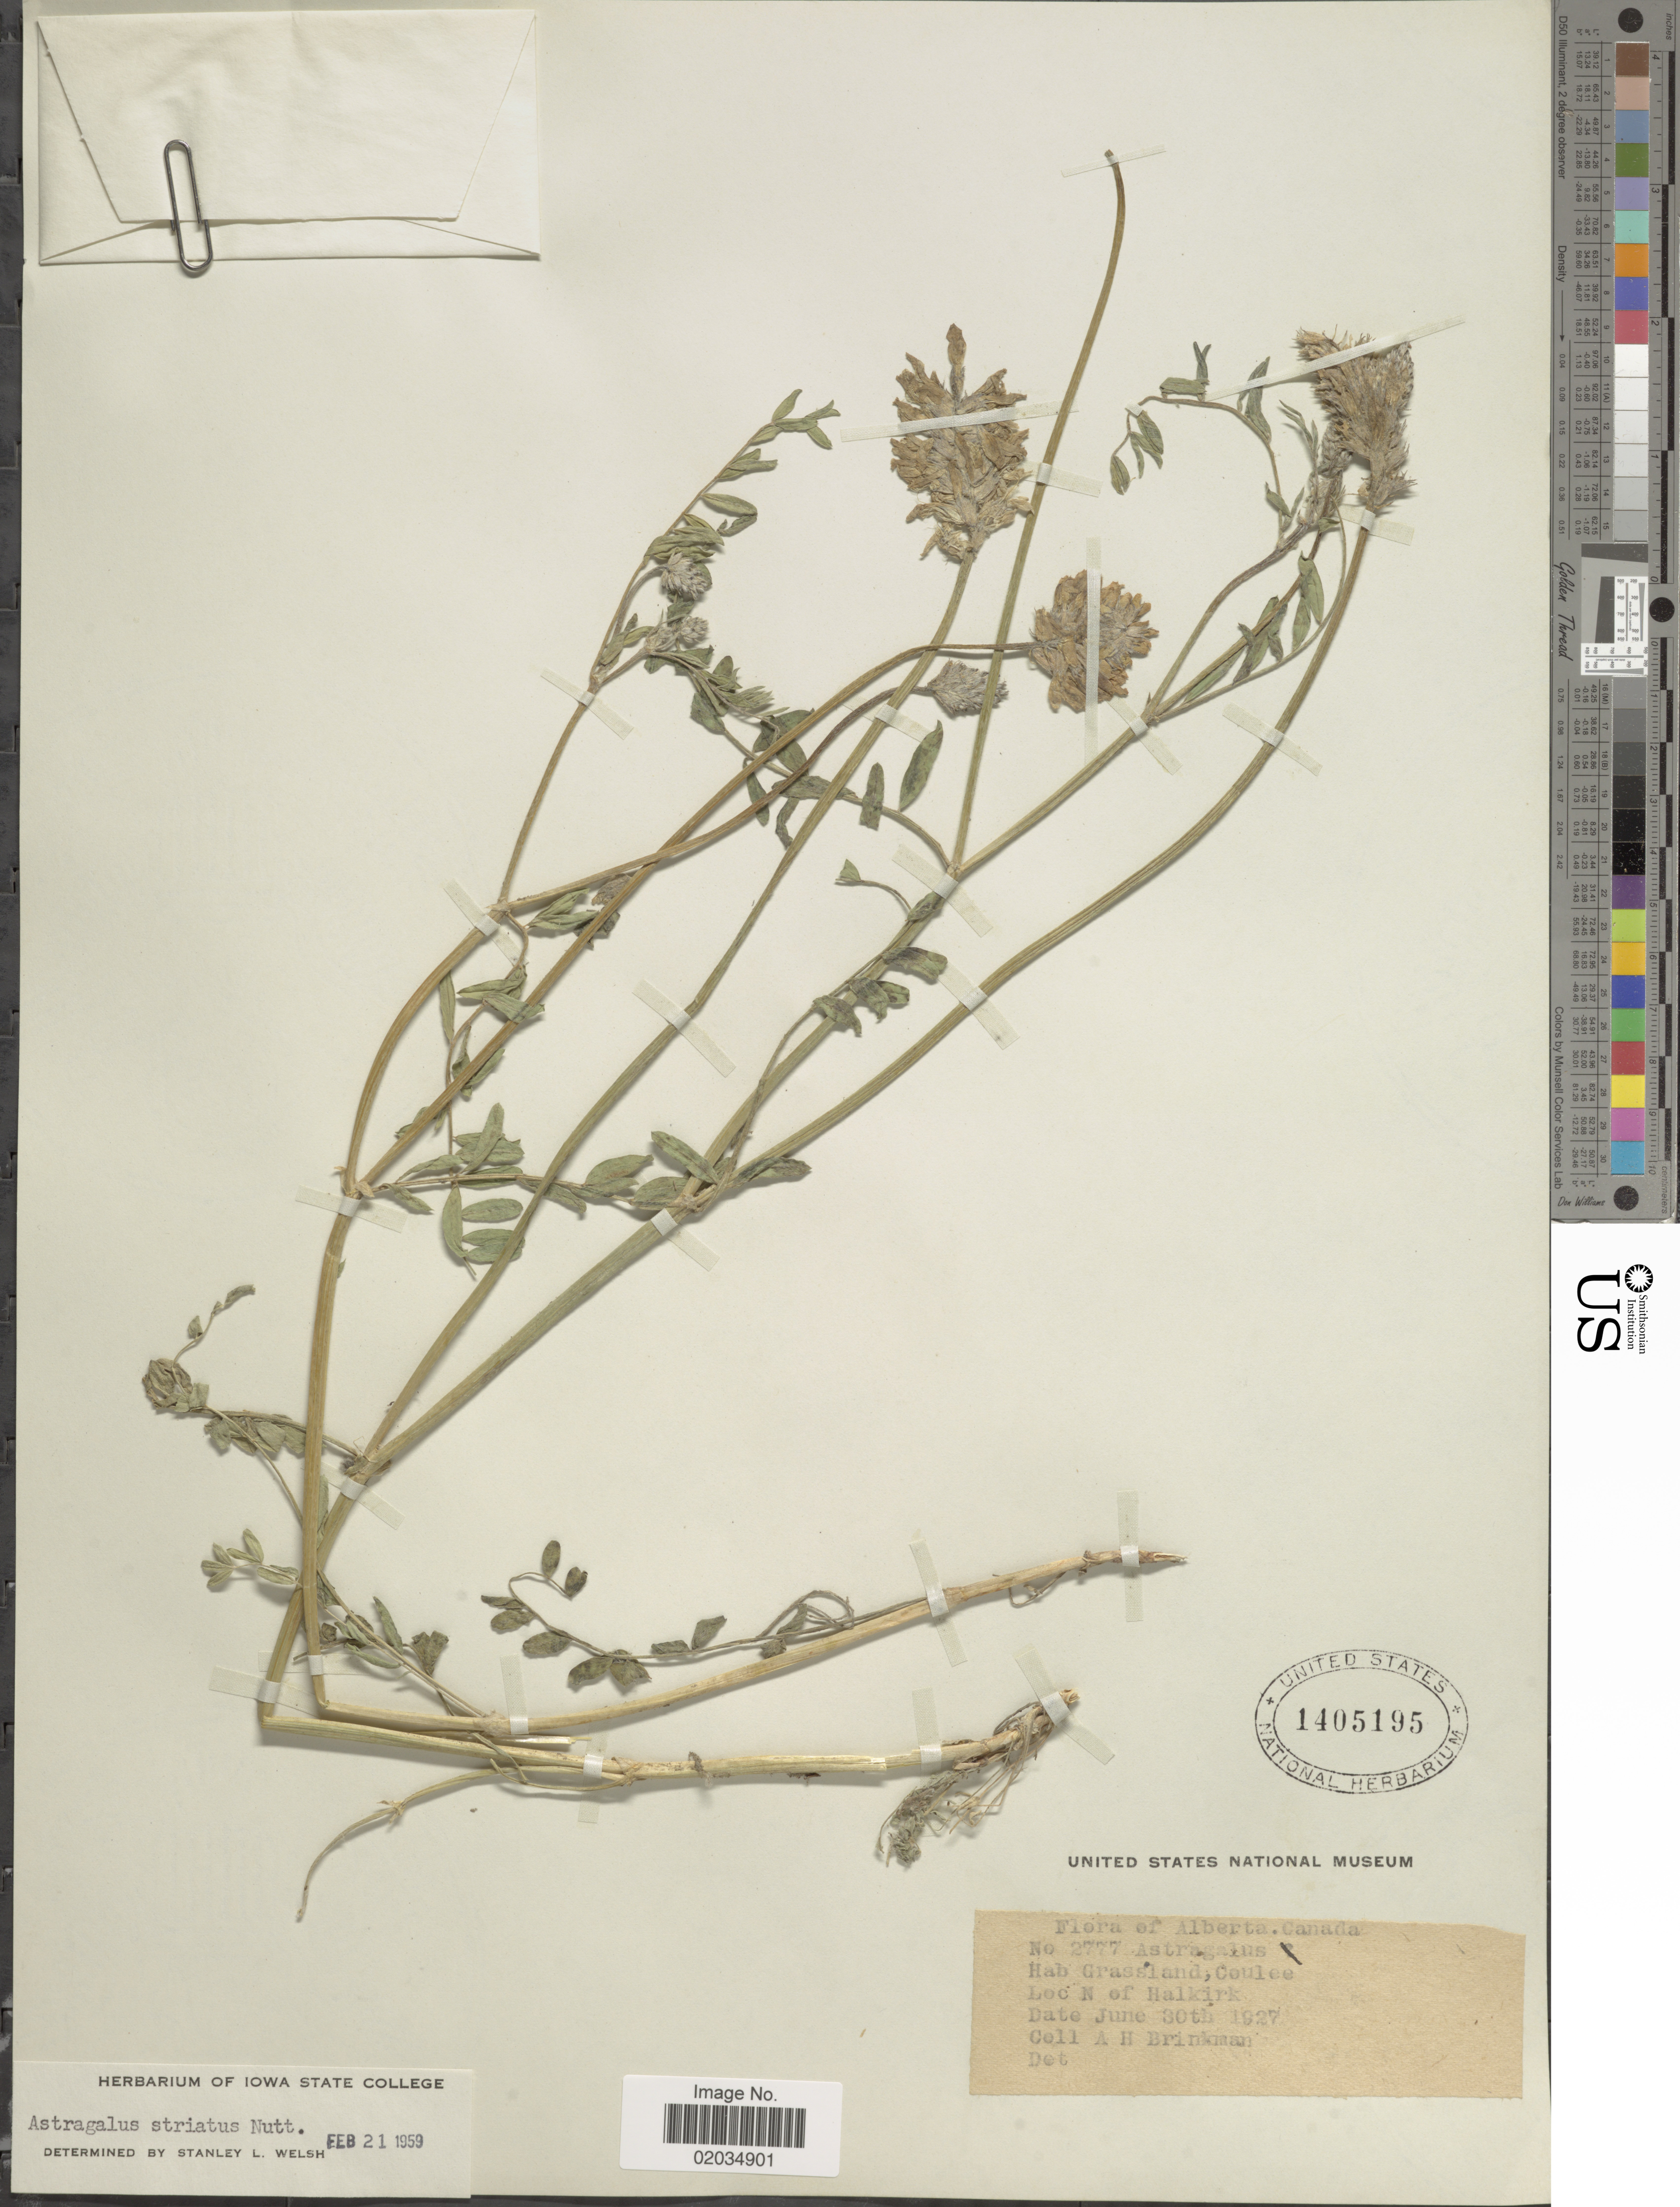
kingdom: Plantae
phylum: Tracheophyta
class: Magnoliopsida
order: Fabales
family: Fabaceae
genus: Astragalus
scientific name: Astragalus striatus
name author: Nutt.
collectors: A. Brinkman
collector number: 2777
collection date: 1927-06-30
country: Canada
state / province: Alberta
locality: N of Halkirk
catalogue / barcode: US 1405195